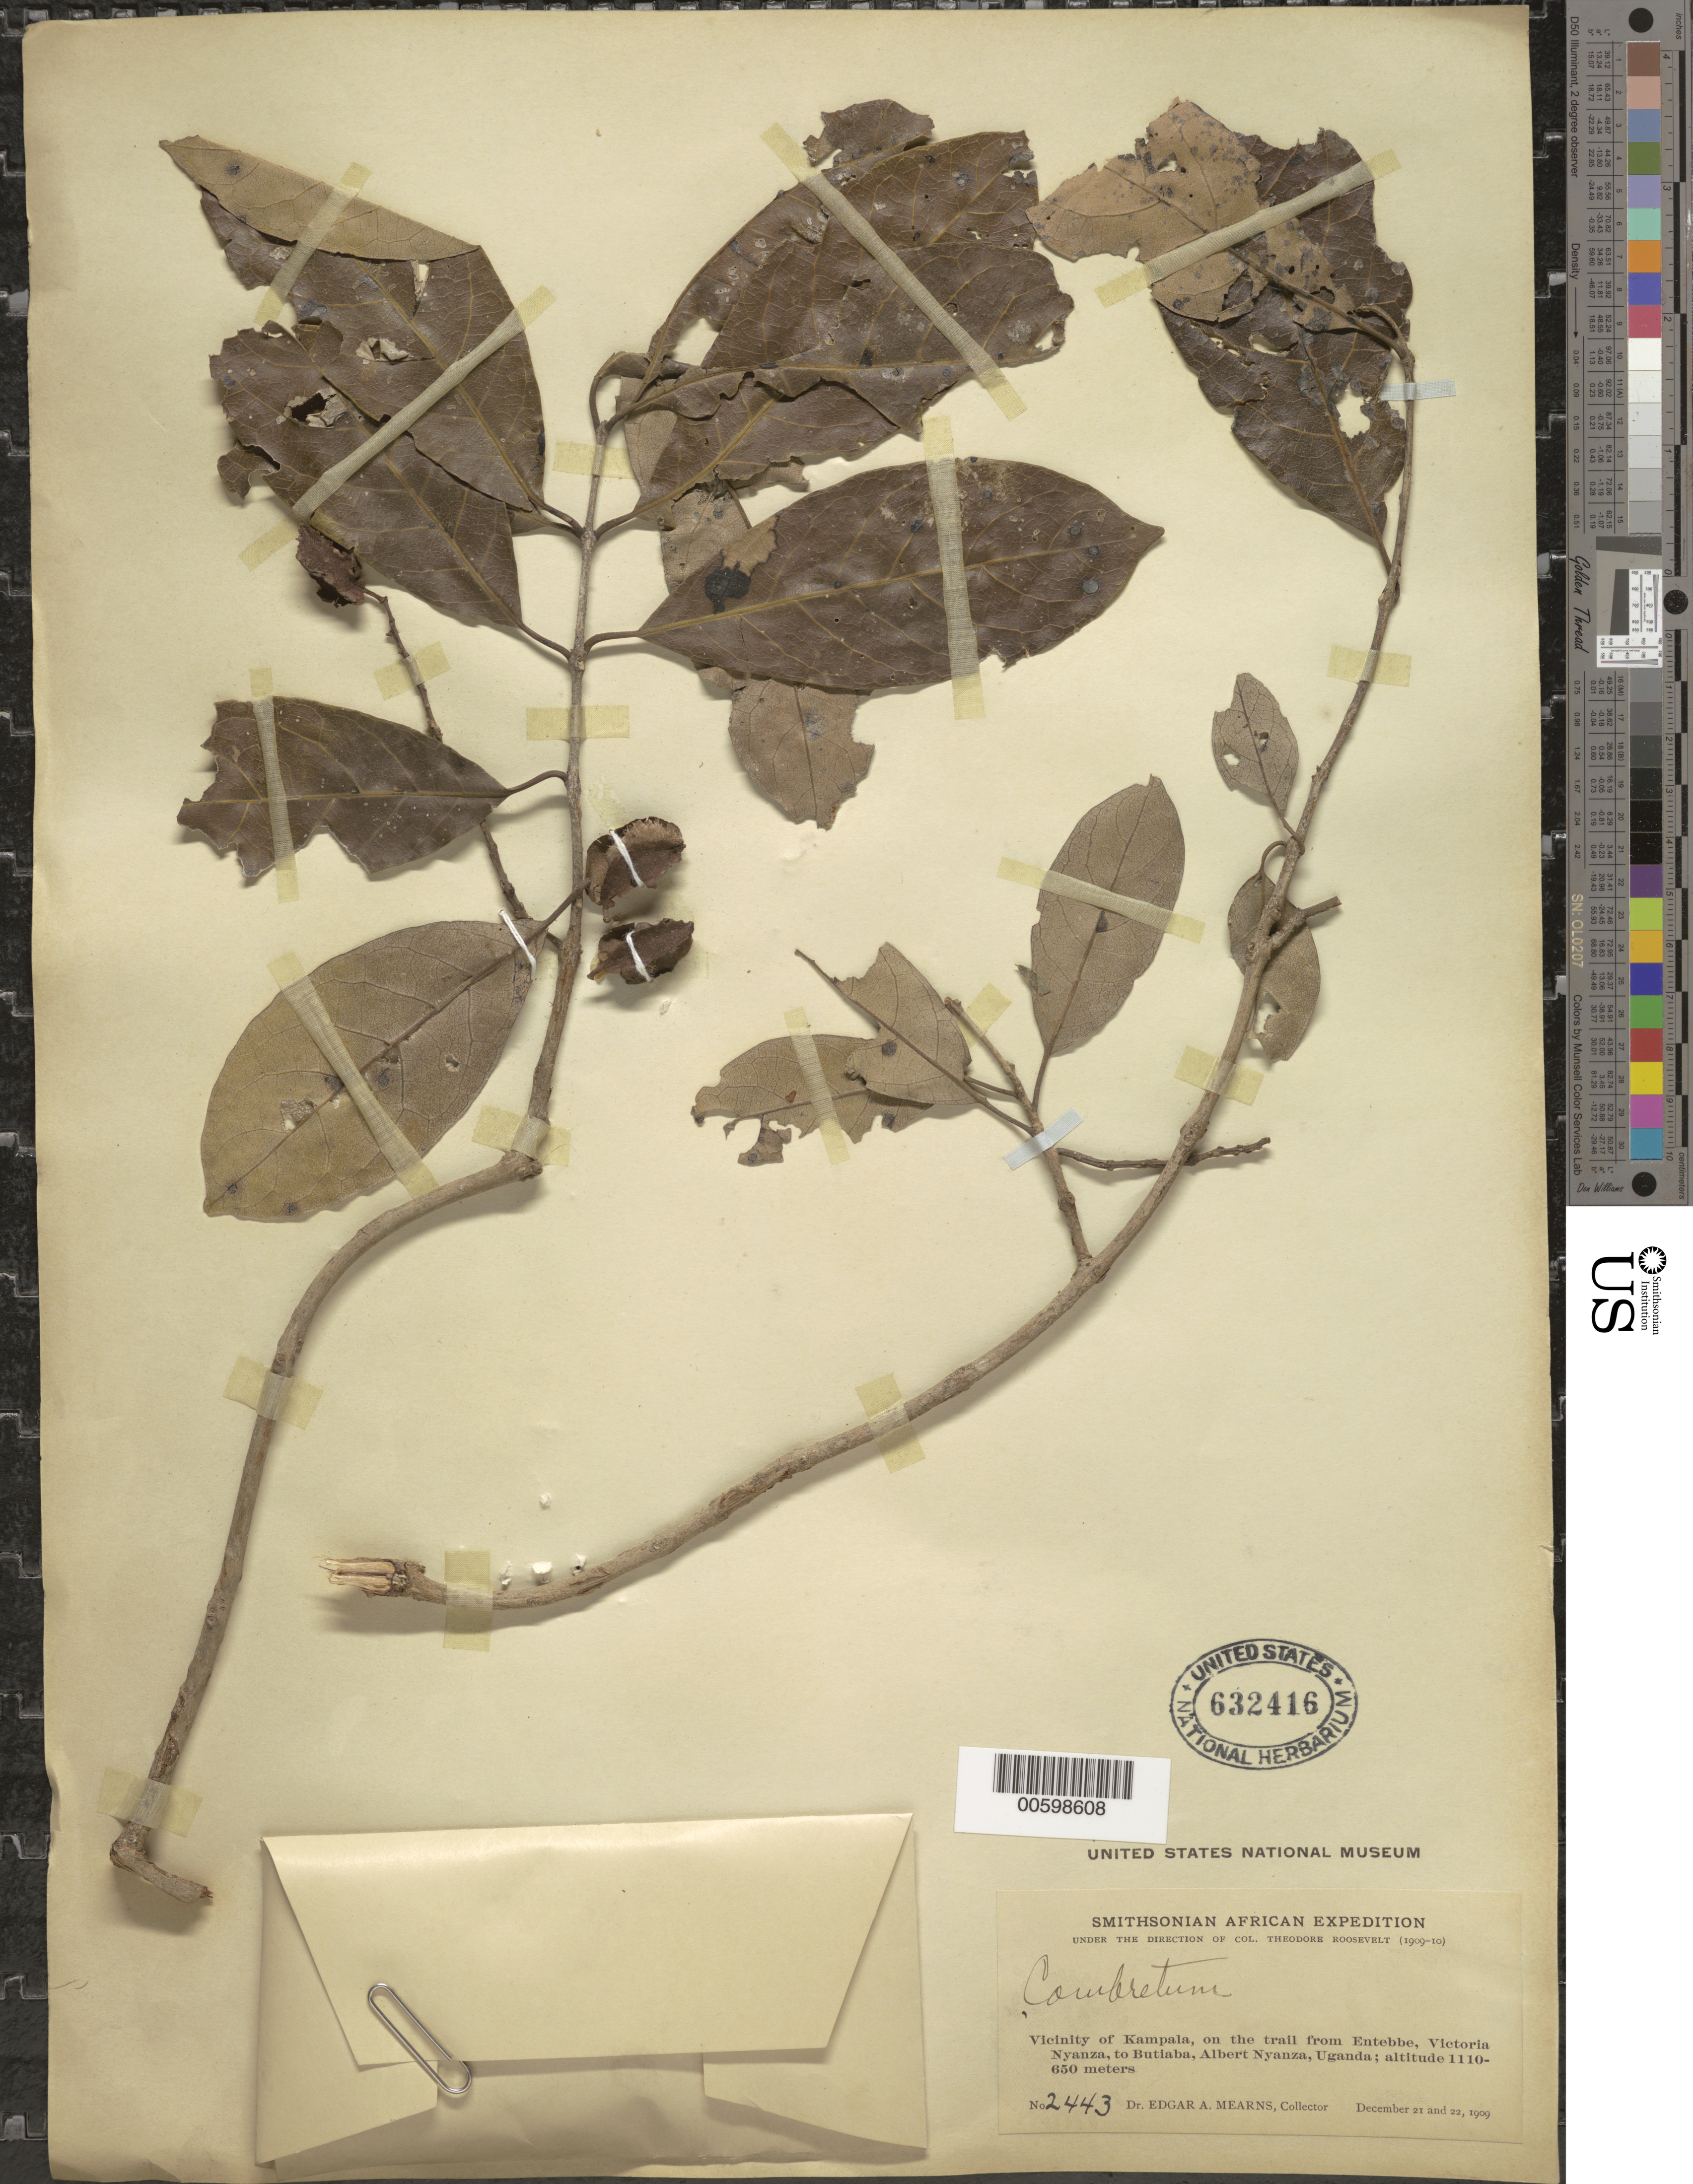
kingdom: Plantae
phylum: Tracheophyta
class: Magnoliopsida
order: Myrtales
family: Combretaceae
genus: Combretum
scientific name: Combretum sp.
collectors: E. A. Mearns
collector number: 2443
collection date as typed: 21 Dec 1909 to 22 Dec 1909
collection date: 1909-12-21/1909-12-22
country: Uganda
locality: Vicinity of Kampala, on the trail from Entebbe, Victoria Nyanza, to Butiaba, Albert Nyanza, Uganda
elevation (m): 1110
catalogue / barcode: US 632416